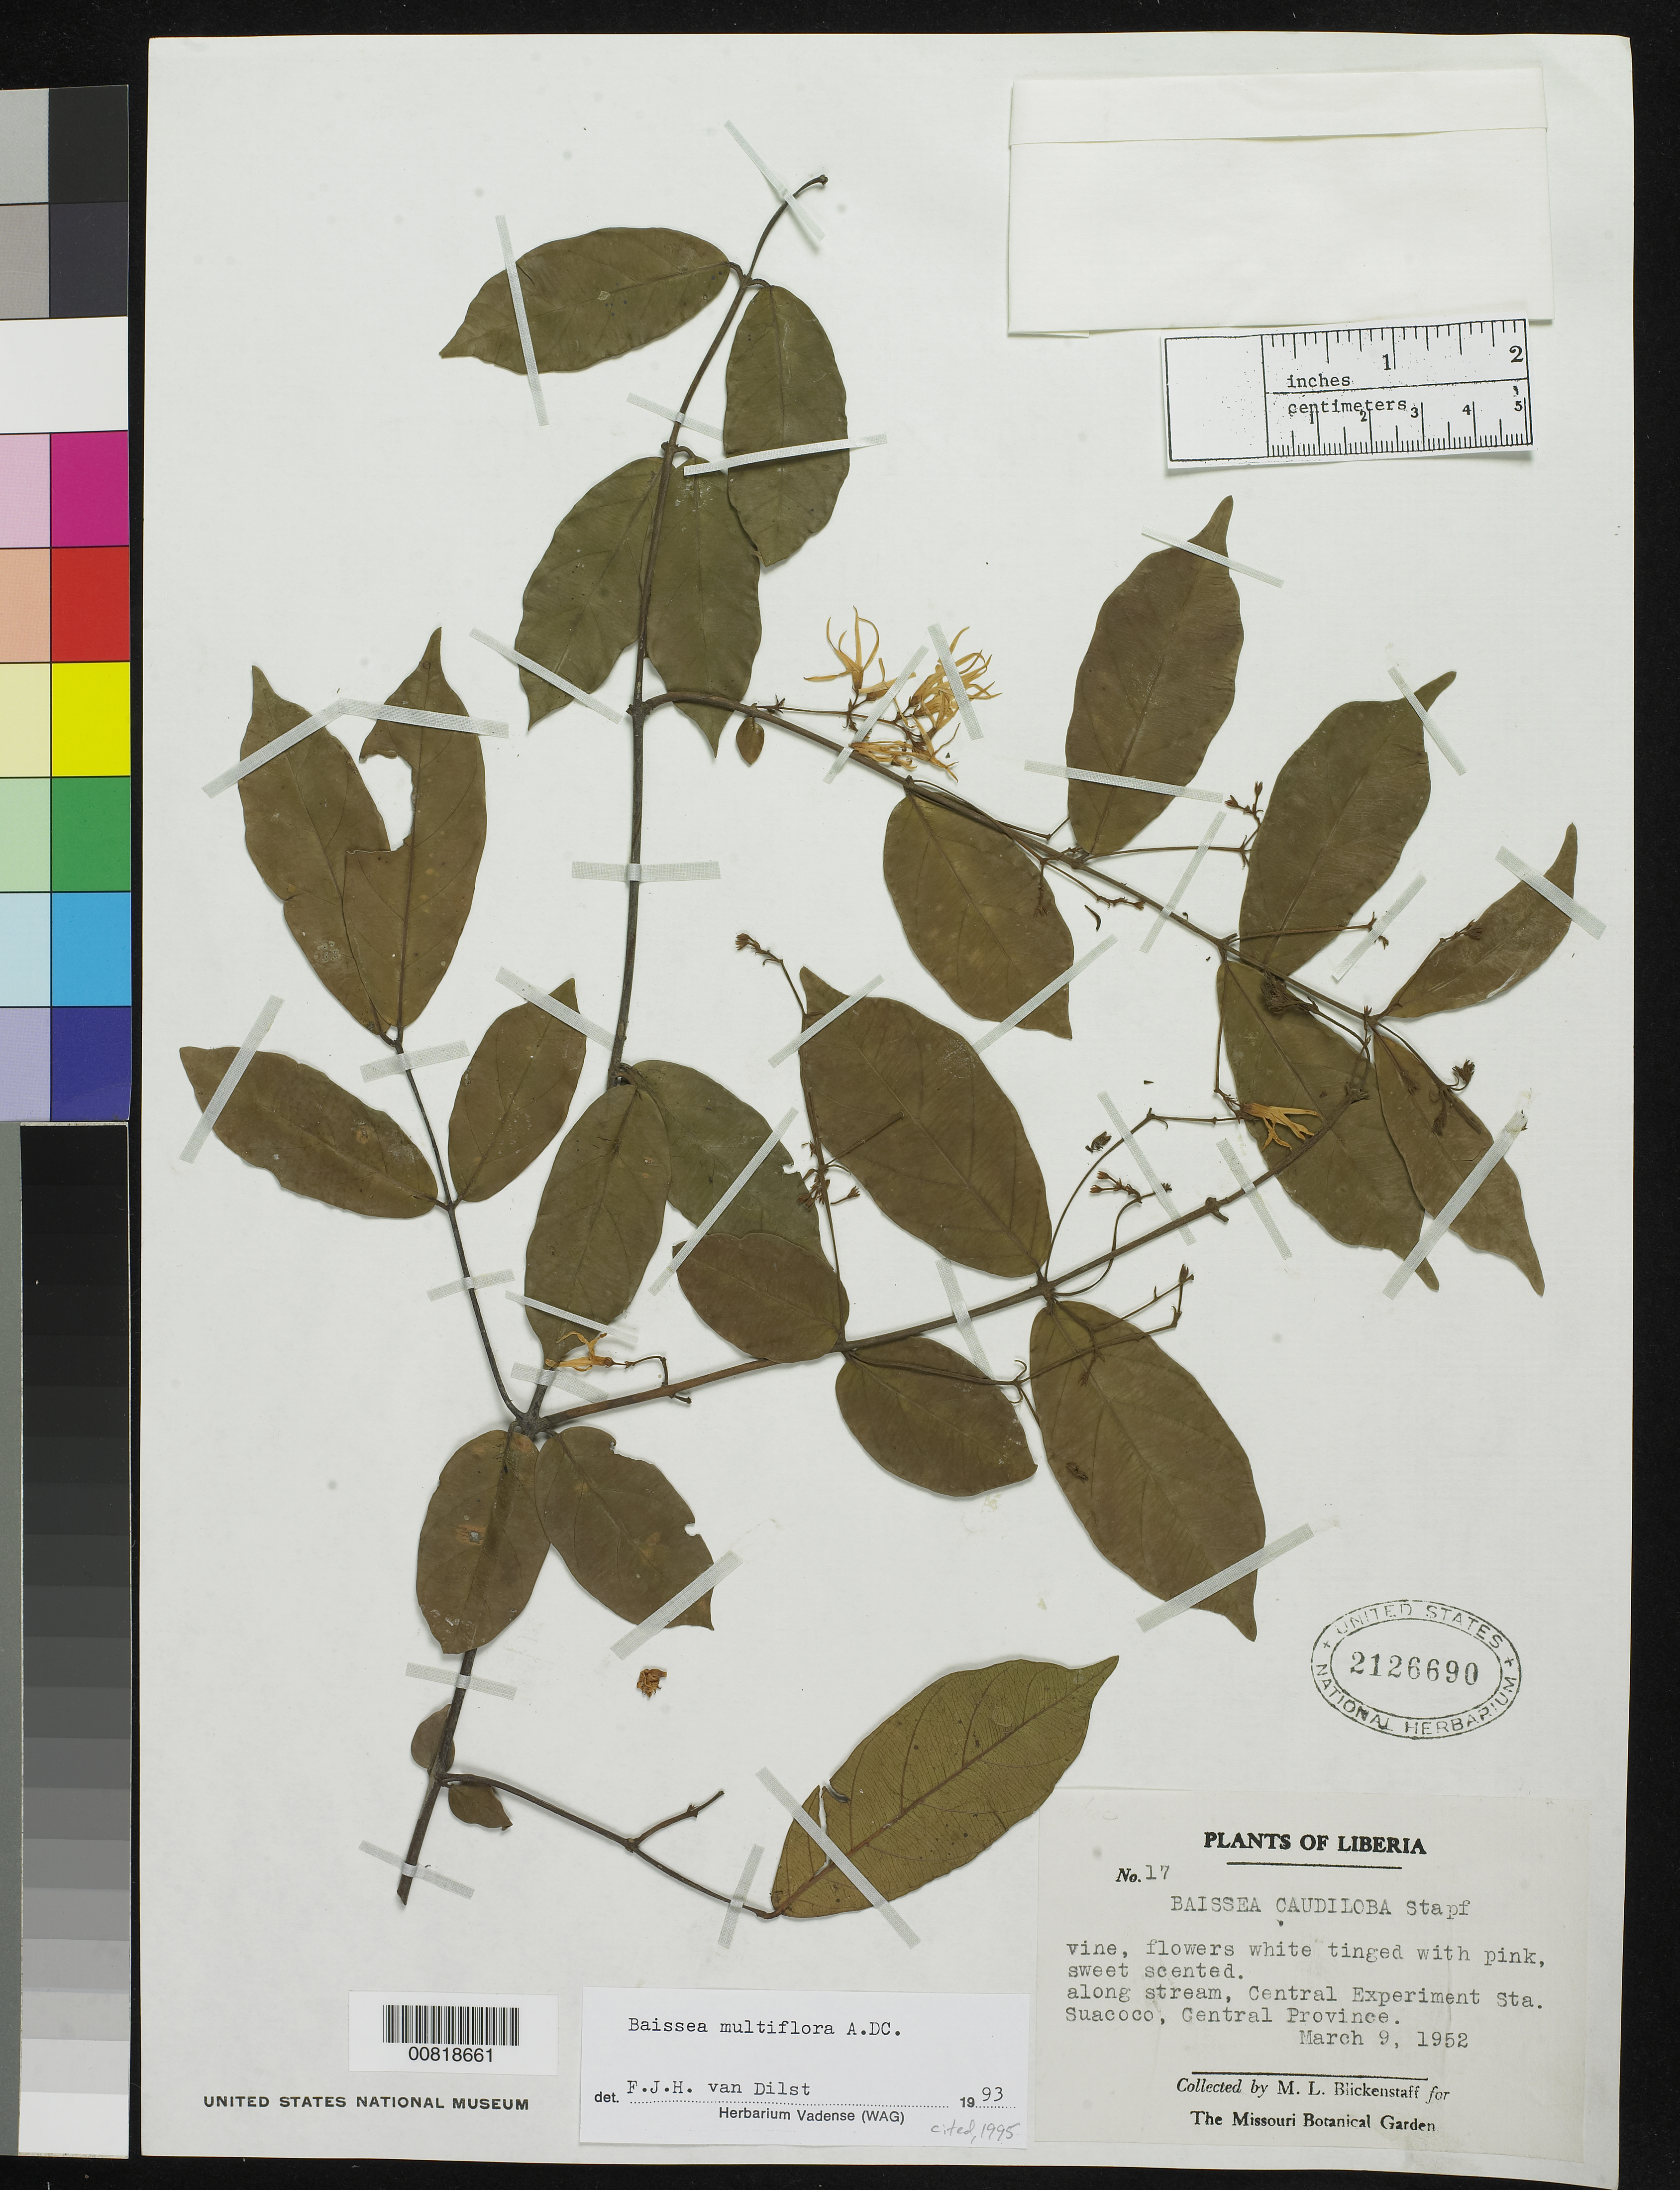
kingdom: Plantae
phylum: Tracheophyta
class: Magnoliopsida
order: Gentianales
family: Apocynaceae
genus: Baissea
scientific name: Baissea multiflora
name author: A. DC.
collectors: M. Blickenstaff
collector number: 17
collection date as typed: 9 Mar 1952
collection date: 1952-03-09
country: Liberia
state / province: Bong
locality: Central Province: Suacoco, Central Experiment Station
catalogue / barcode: US 2126690